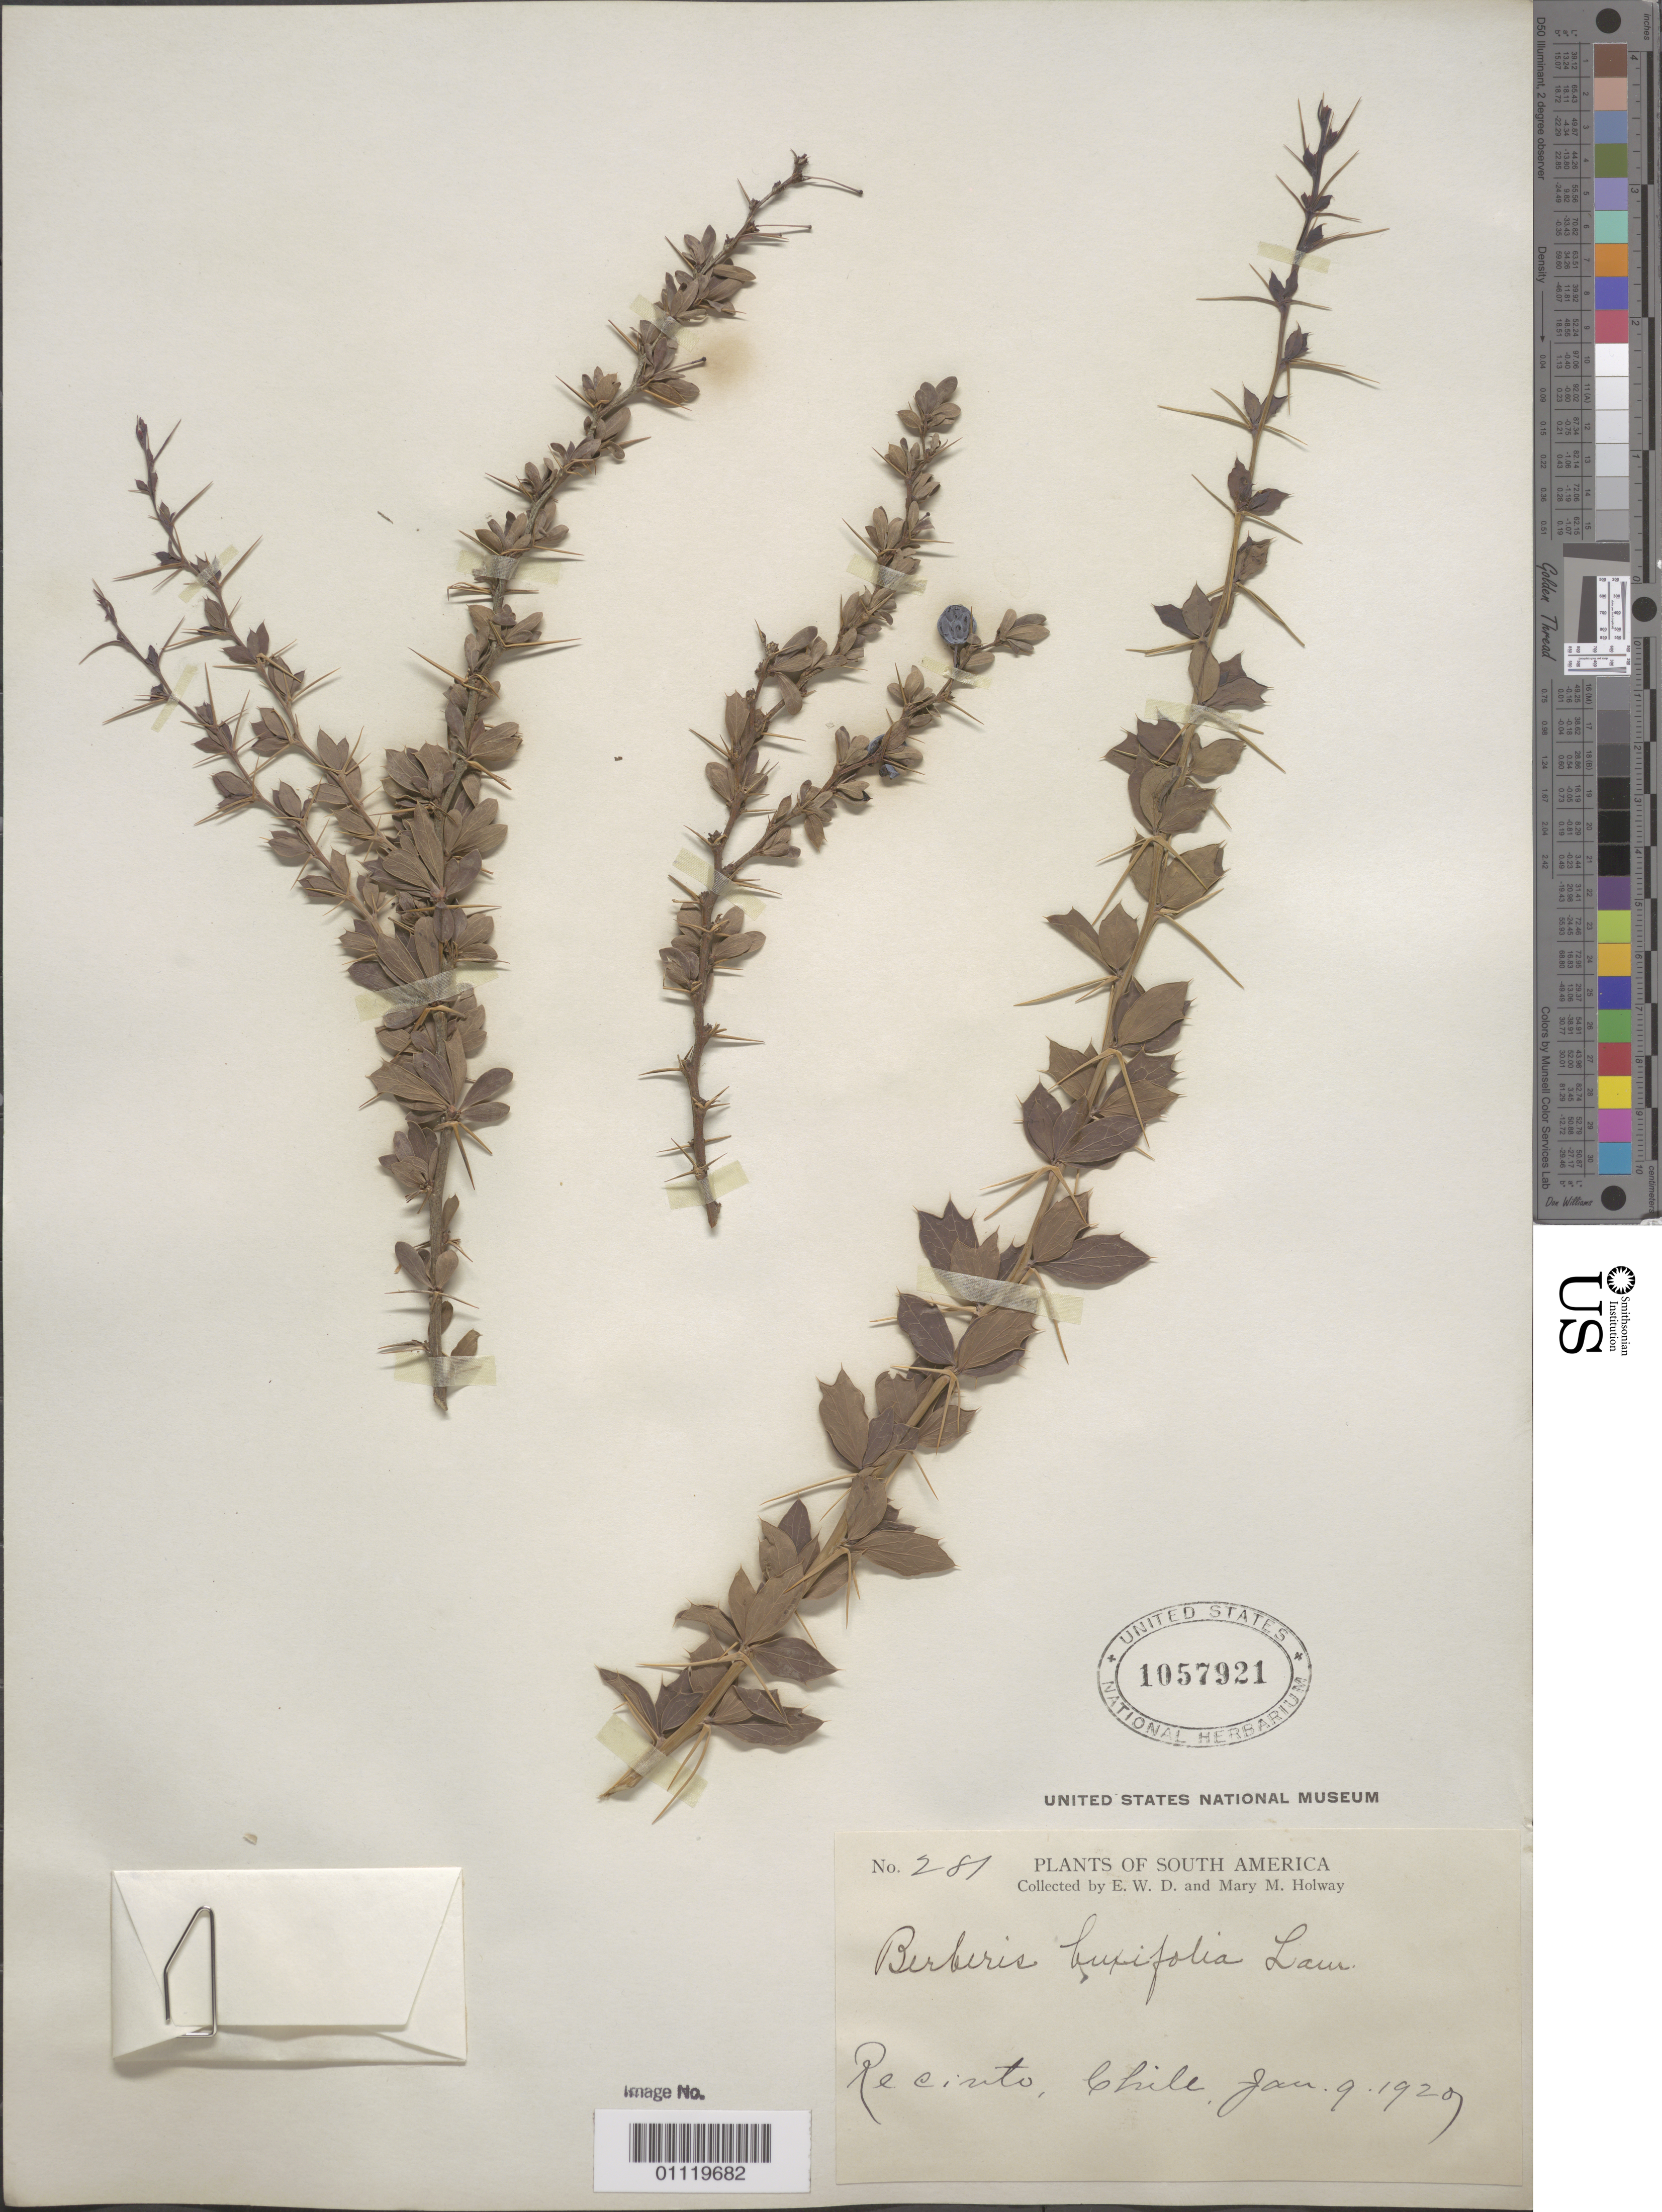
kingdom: Plantae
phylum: Tracheophyta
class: Magnoliopsida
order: Ranunculales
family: Berberidaceae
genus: Berberis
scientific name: Berberis buxifolia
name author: Lam.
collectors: E. W. D. Holway & M. M. Holway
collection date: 1929-01-09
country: Chile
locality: Recinto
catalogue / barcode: US 1057921